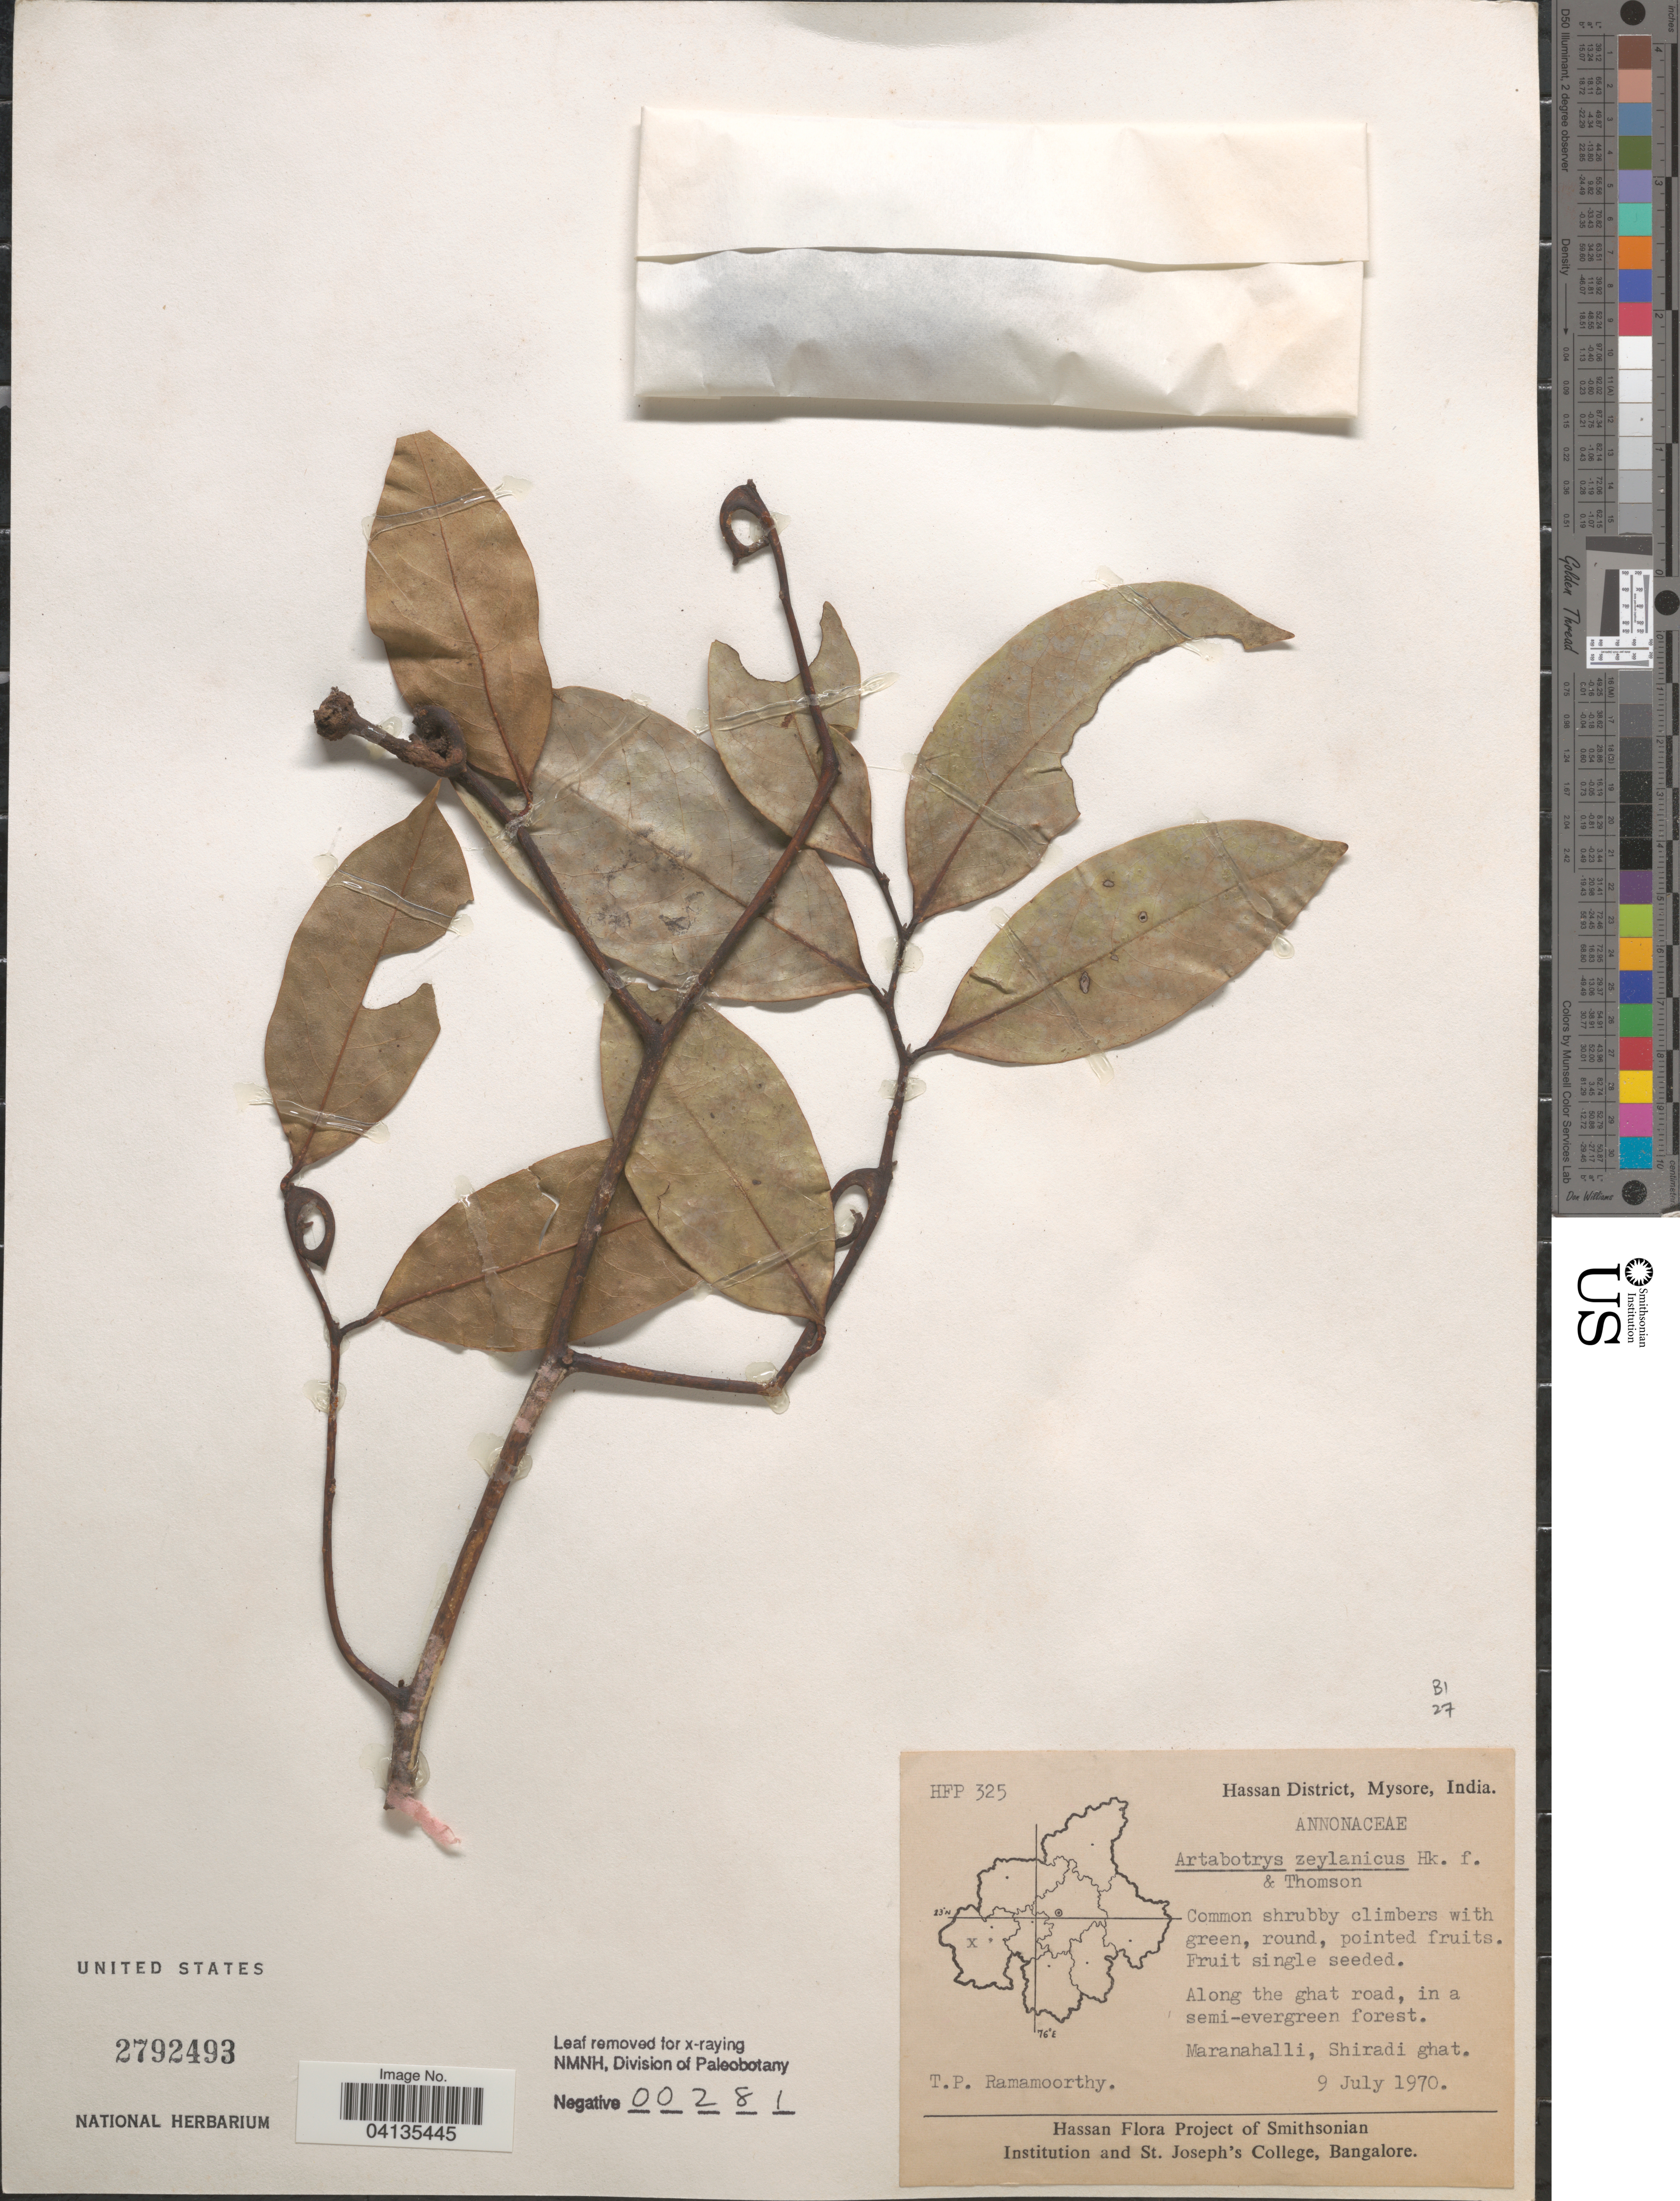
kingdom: Plantae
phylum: Tracheophyta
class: Magnoliopsida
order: Magnoliales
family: Annonaceae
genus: Artabotrys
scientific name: Artabotrys zeylanicus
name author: Hook. f. & Thomson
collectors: T. P. Ramamoorthy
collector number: HFP325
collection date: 1970-07-09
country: India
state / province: Karnataka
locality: Hassan District, Mysore. Along the ghat road, in a semi-evergreen forest. Maranahalli, Shiradi ghat.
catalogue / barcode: US 2792493